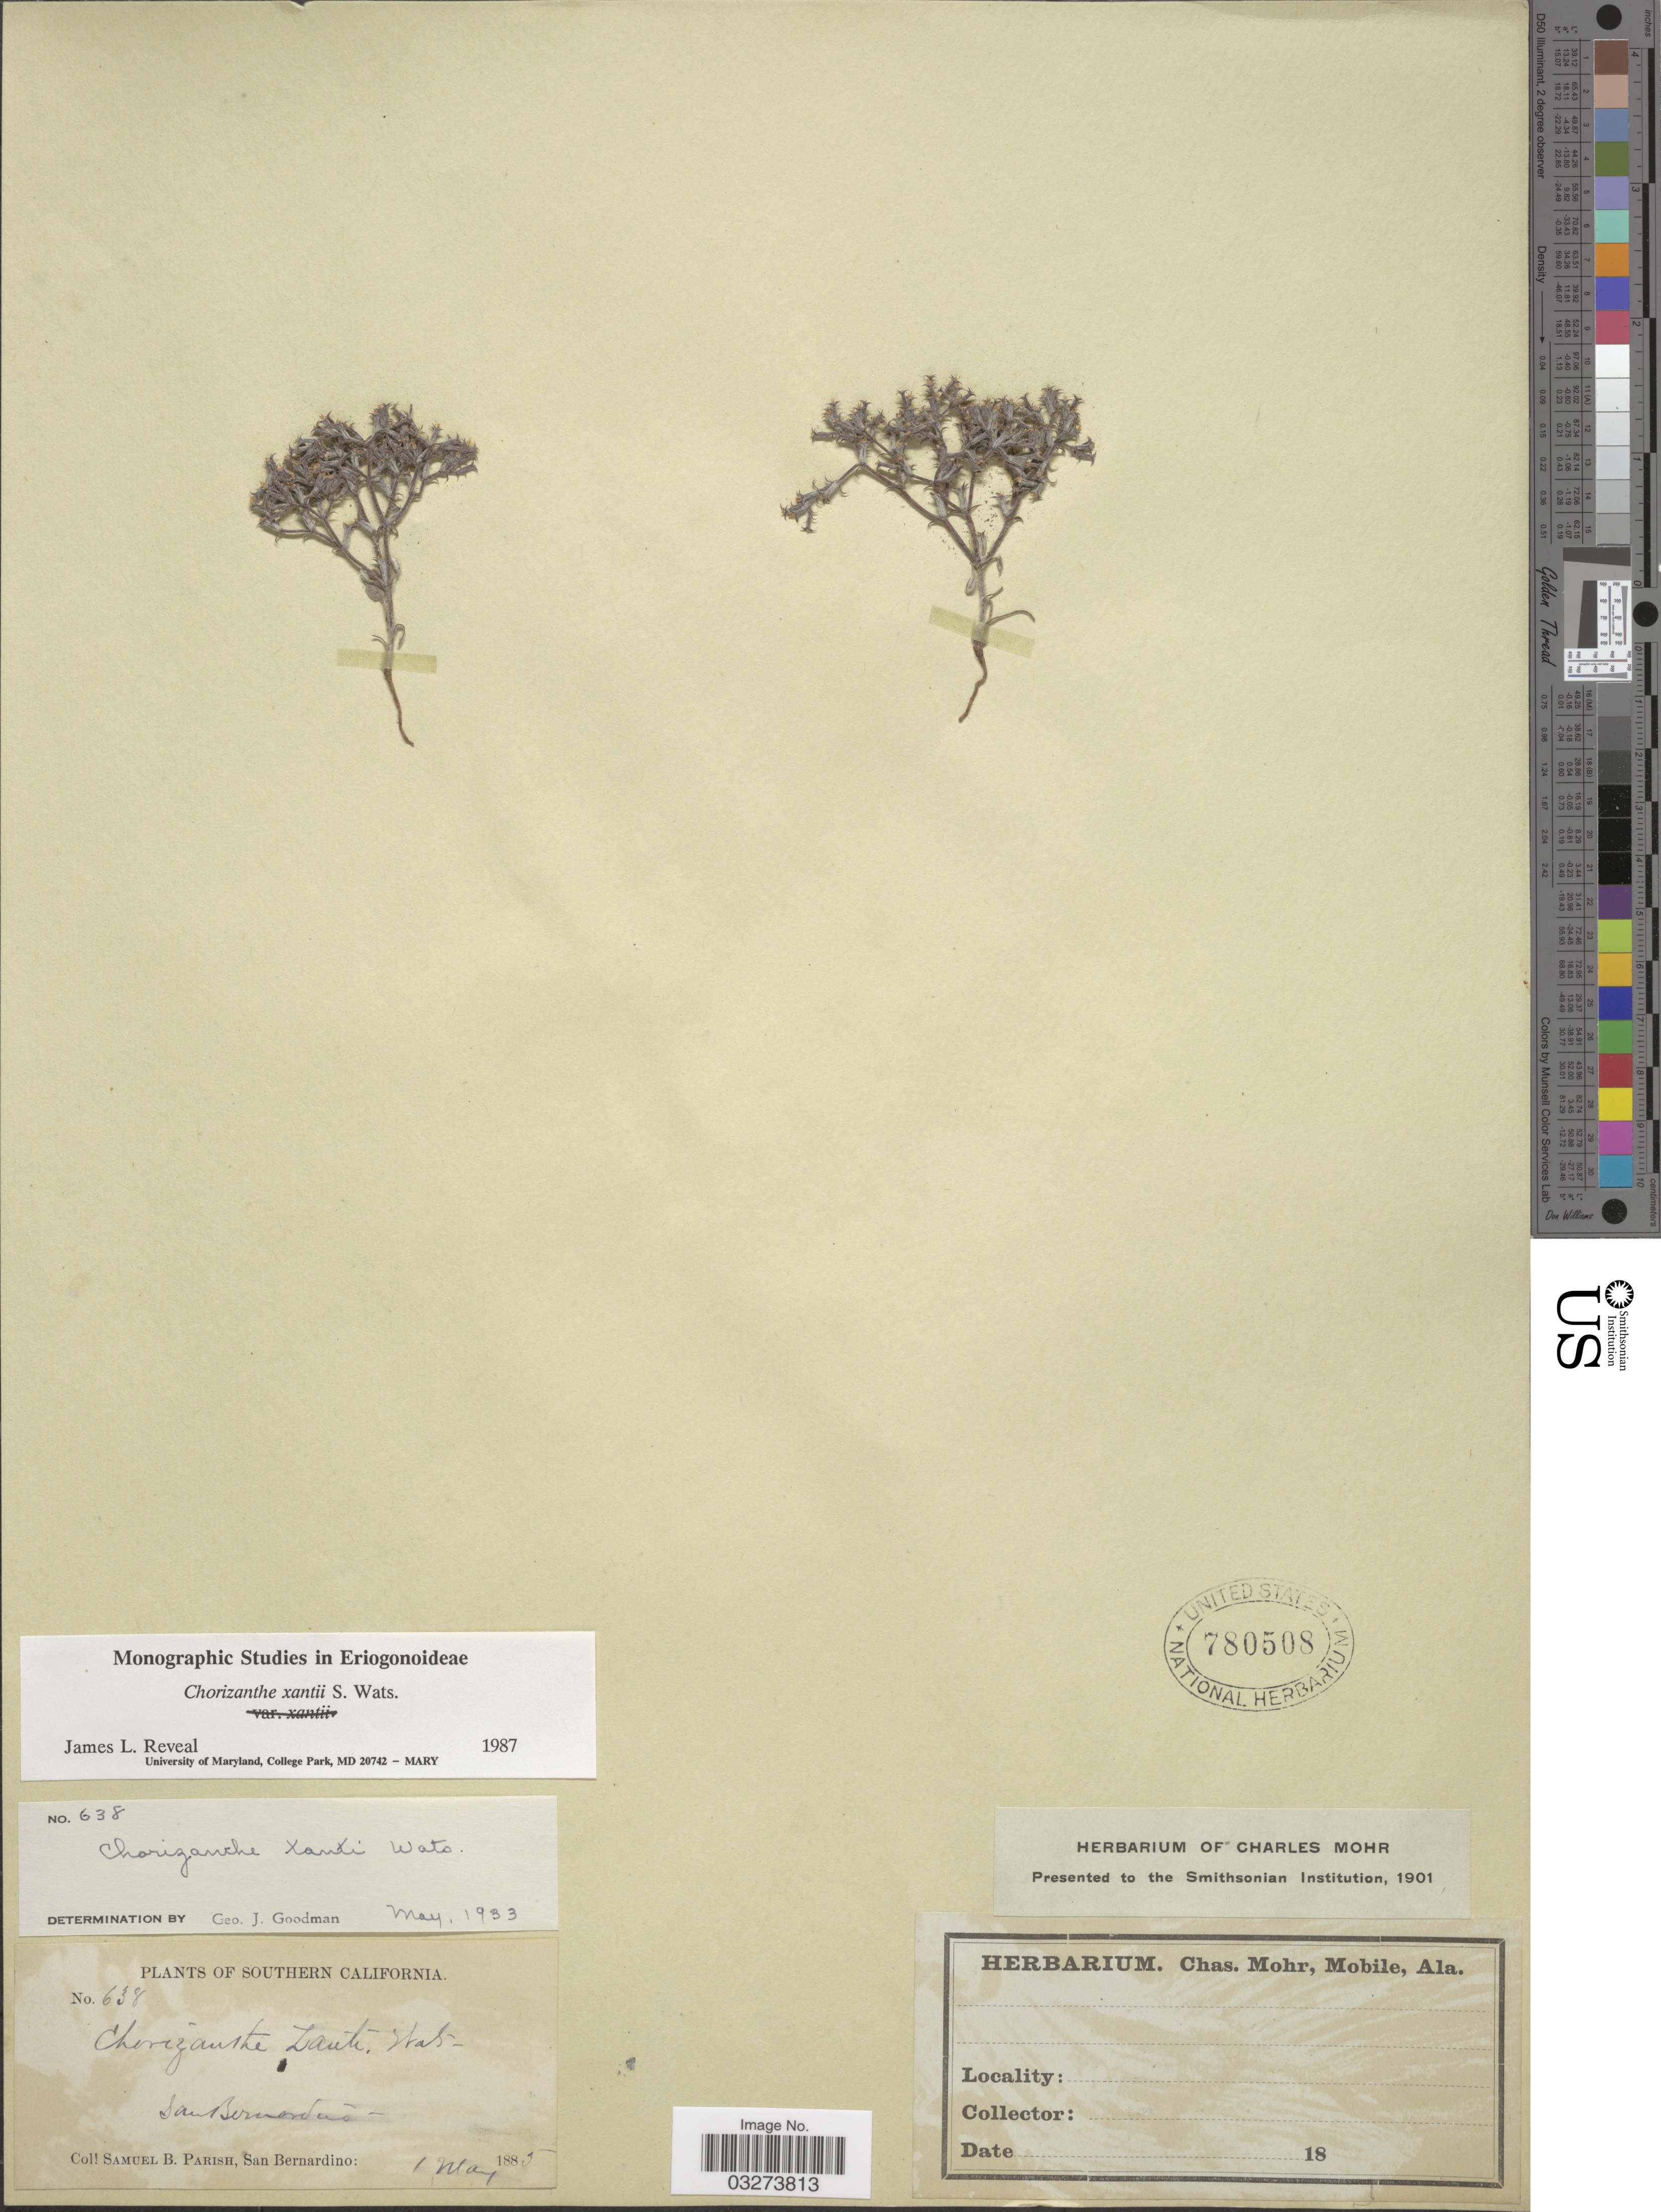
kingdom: Plantae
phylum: Tracheophyta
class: Magnoliopsida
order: Caryophyllales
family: Polygonaceae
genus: Chorizanthe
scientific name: Chorizanthe xanti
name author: S. Watson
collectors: S. B. Parish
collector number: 638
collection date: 1885-05-01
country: United States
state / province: California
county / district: San Bernardino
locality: Southern California. San Bernardino.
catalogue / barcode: US 780508